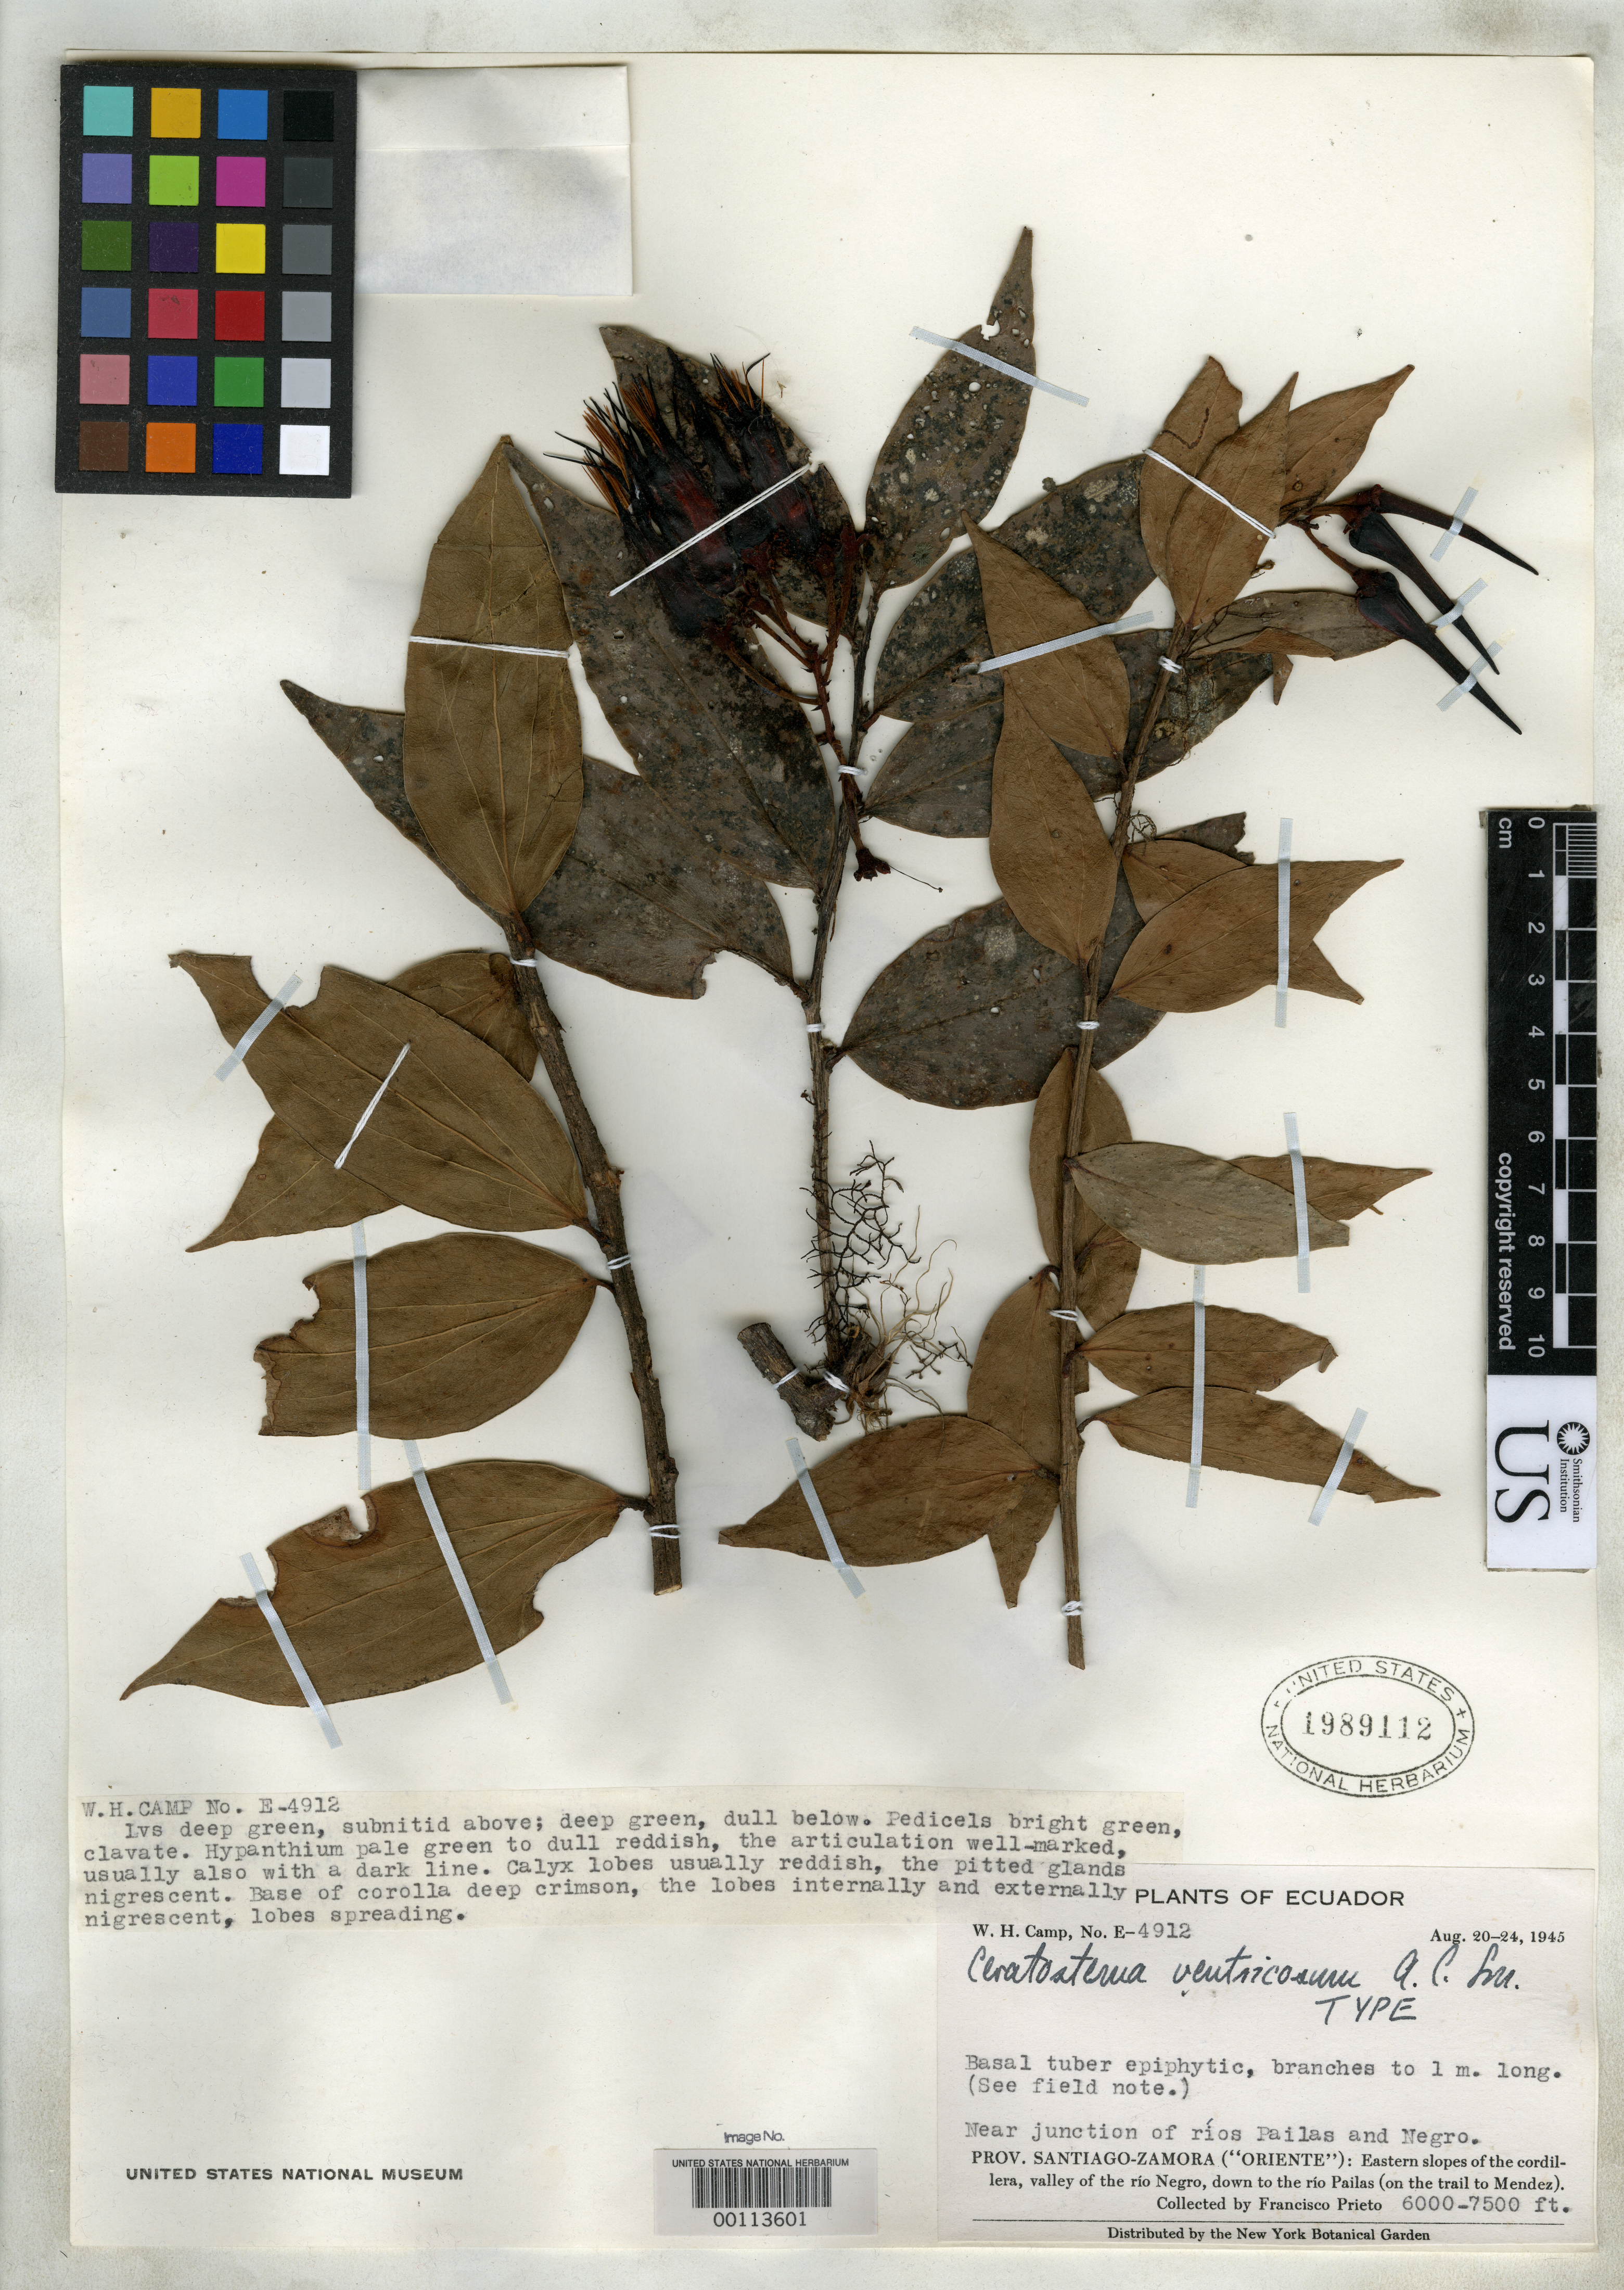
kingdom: Plantae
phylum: Tracheophyta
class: Magnoliopsida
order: Ericales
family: Ericaceae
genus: Ceratostema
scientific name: Ceratostema ventricosum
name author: A.C. Sm.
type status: Holotype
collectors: W. H. Camp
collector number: E 4912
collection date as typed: Aug 1945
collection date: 1945-08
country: Ecuador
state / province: Morona-Santiago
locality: E slope of Cordillera, near junction of Rio Pailas & Negros.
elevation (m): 1829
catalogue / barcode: US 1989112